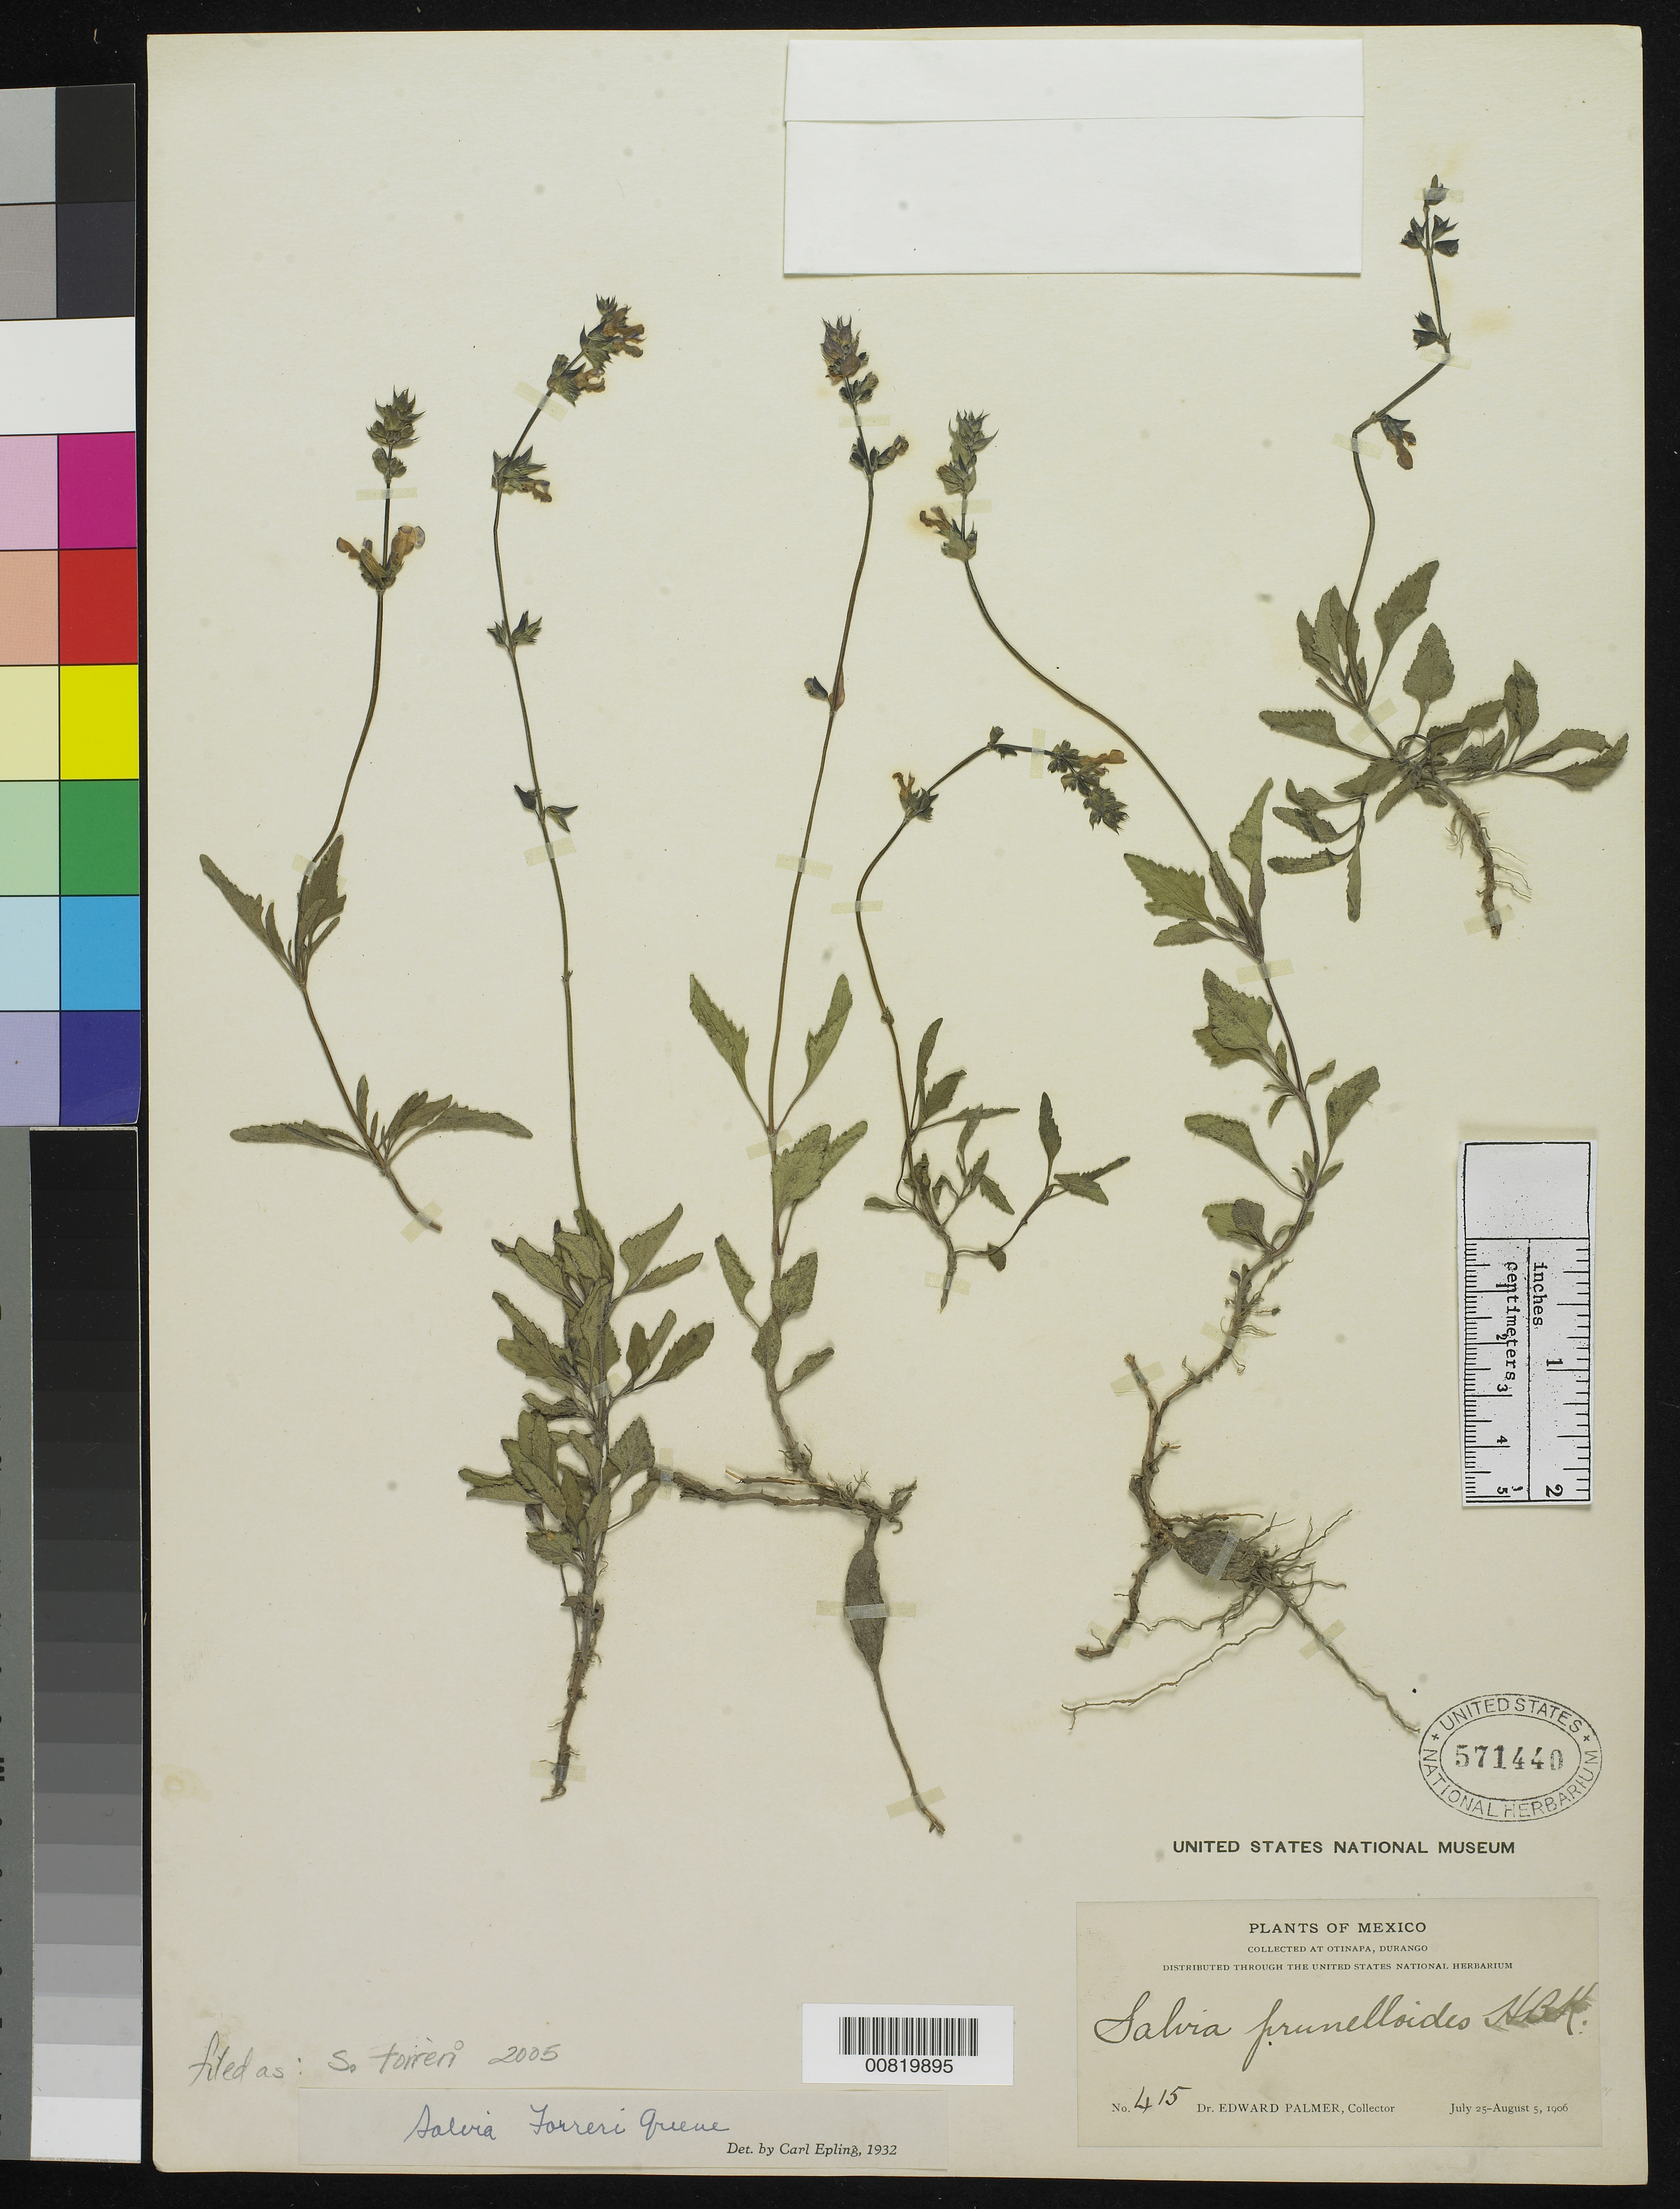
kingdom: Plantae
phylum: Tracheophyta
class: Magnoliopsida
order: Lamiales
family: Lamiaceae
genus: Salvia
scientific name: Salvia torreri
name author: Greene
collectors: E. Palmer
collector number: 415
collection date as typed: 25 Jul 1906 to 05 Aug 1906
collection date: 1906-07-25/1906-08-05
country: Mexico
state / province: Durango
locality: Otinapa, Durango.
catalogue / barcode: US 571440